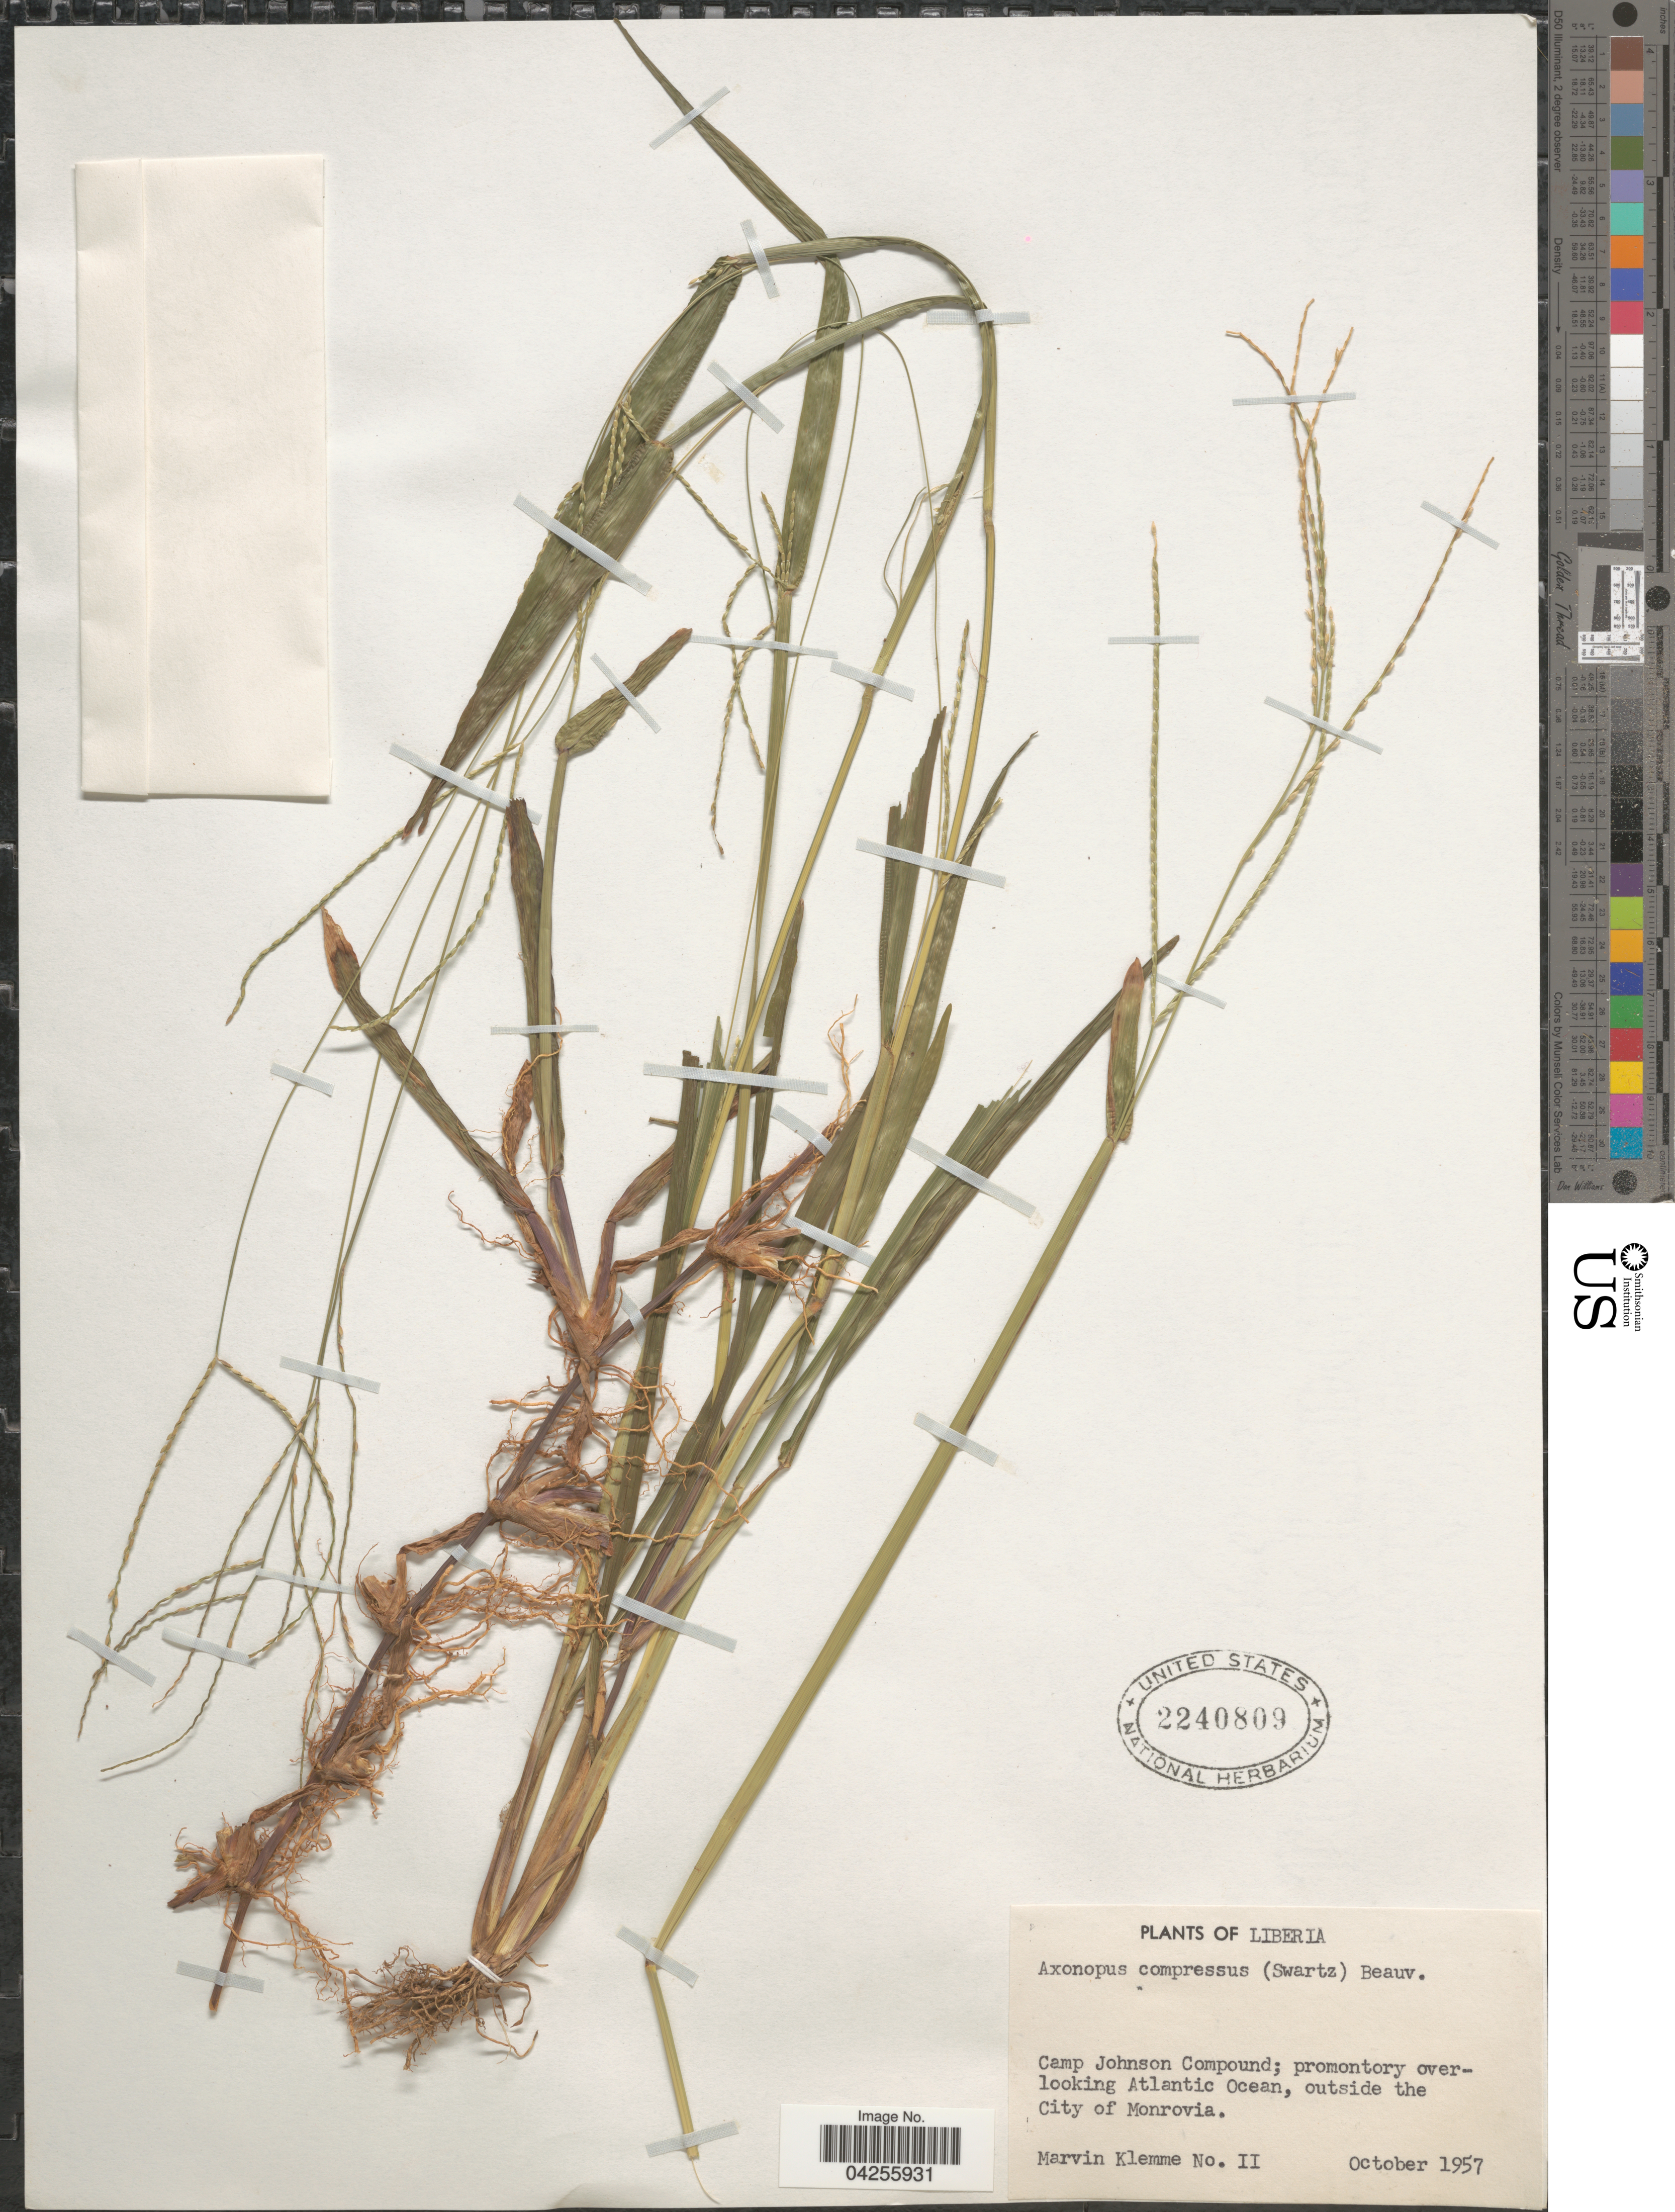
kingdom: Plantae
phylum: Tracheophyta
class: Liliopsida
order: Poales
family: Poaceae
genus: Axonopus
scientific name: Axonopus compressus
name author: (Sw.) P. Beauv.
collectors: M. Klemme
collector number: II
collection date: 1957-10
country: Liberia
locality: Camp Johnson Compound; promontory overlooking Atlantic Ocean, outside the City of Monrovia.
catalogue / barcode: US 2240809